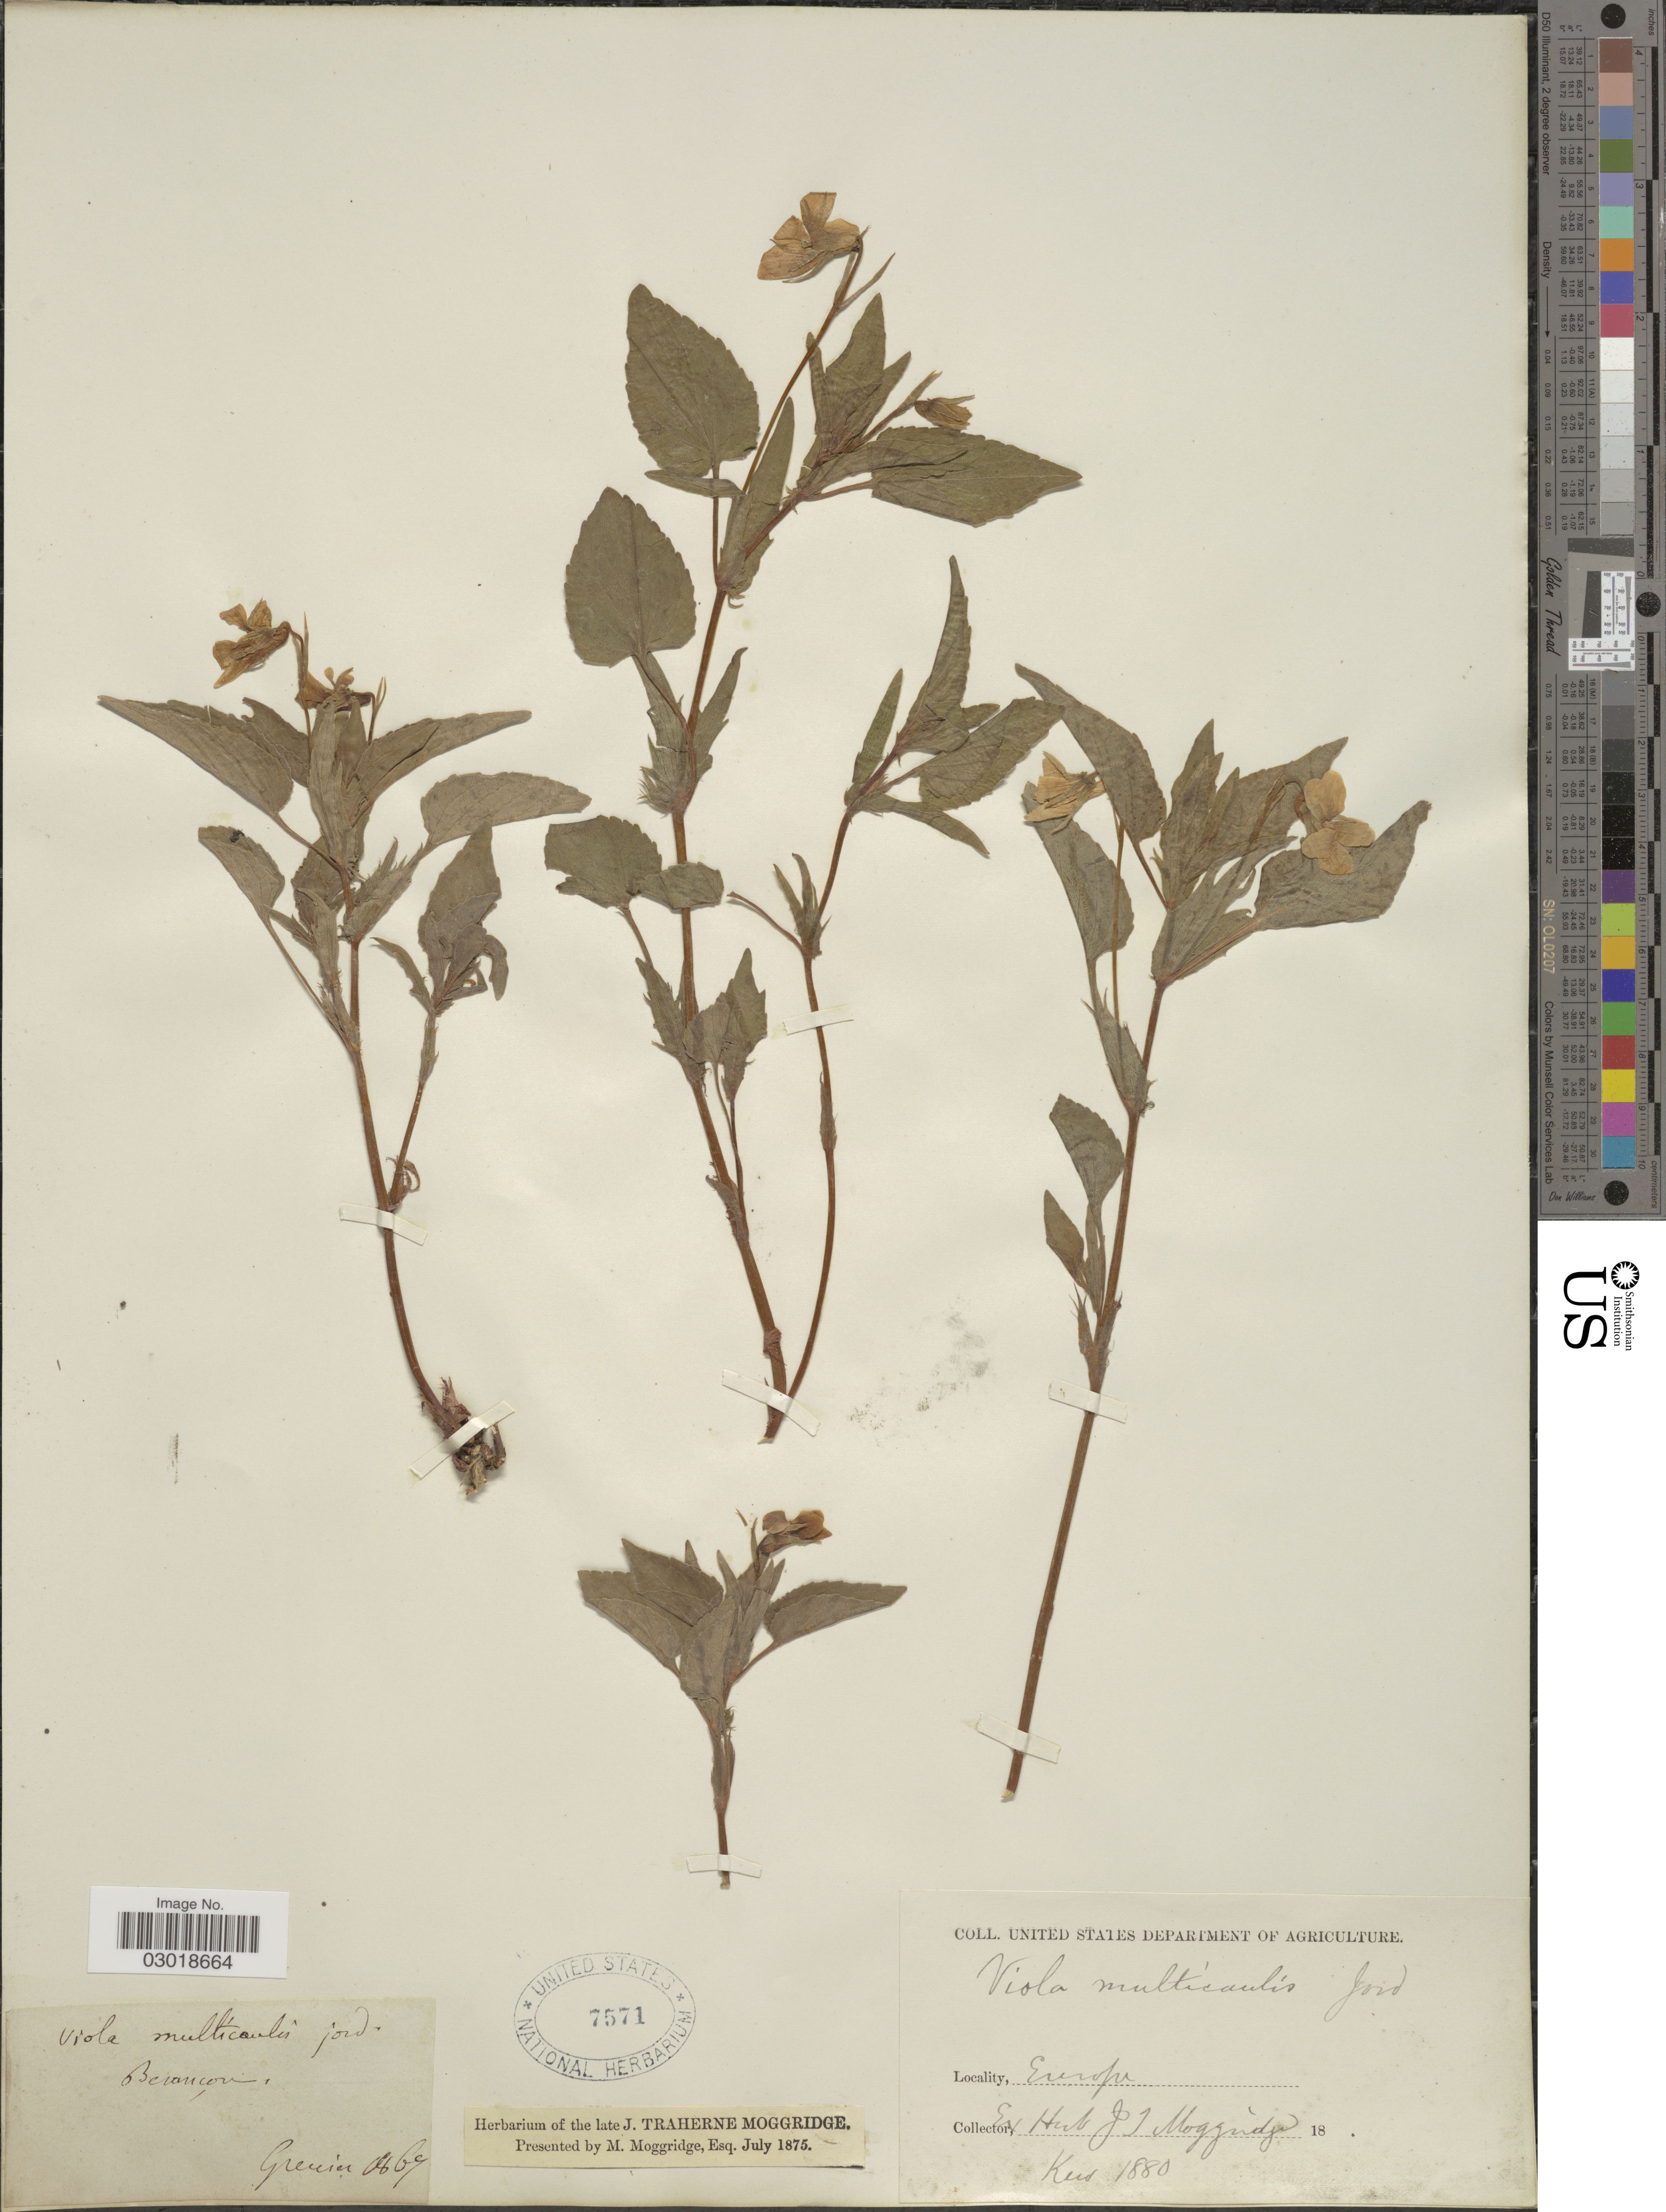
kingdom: Plantae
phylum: Tracheophyta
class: Magnoliopsida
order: Malpighiales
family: Violaceae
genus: Viola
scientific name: Viola multicaulis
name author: Jord.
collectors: Grenier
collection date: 1867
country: France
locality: Briancon, Europe.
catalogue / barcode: US 7571